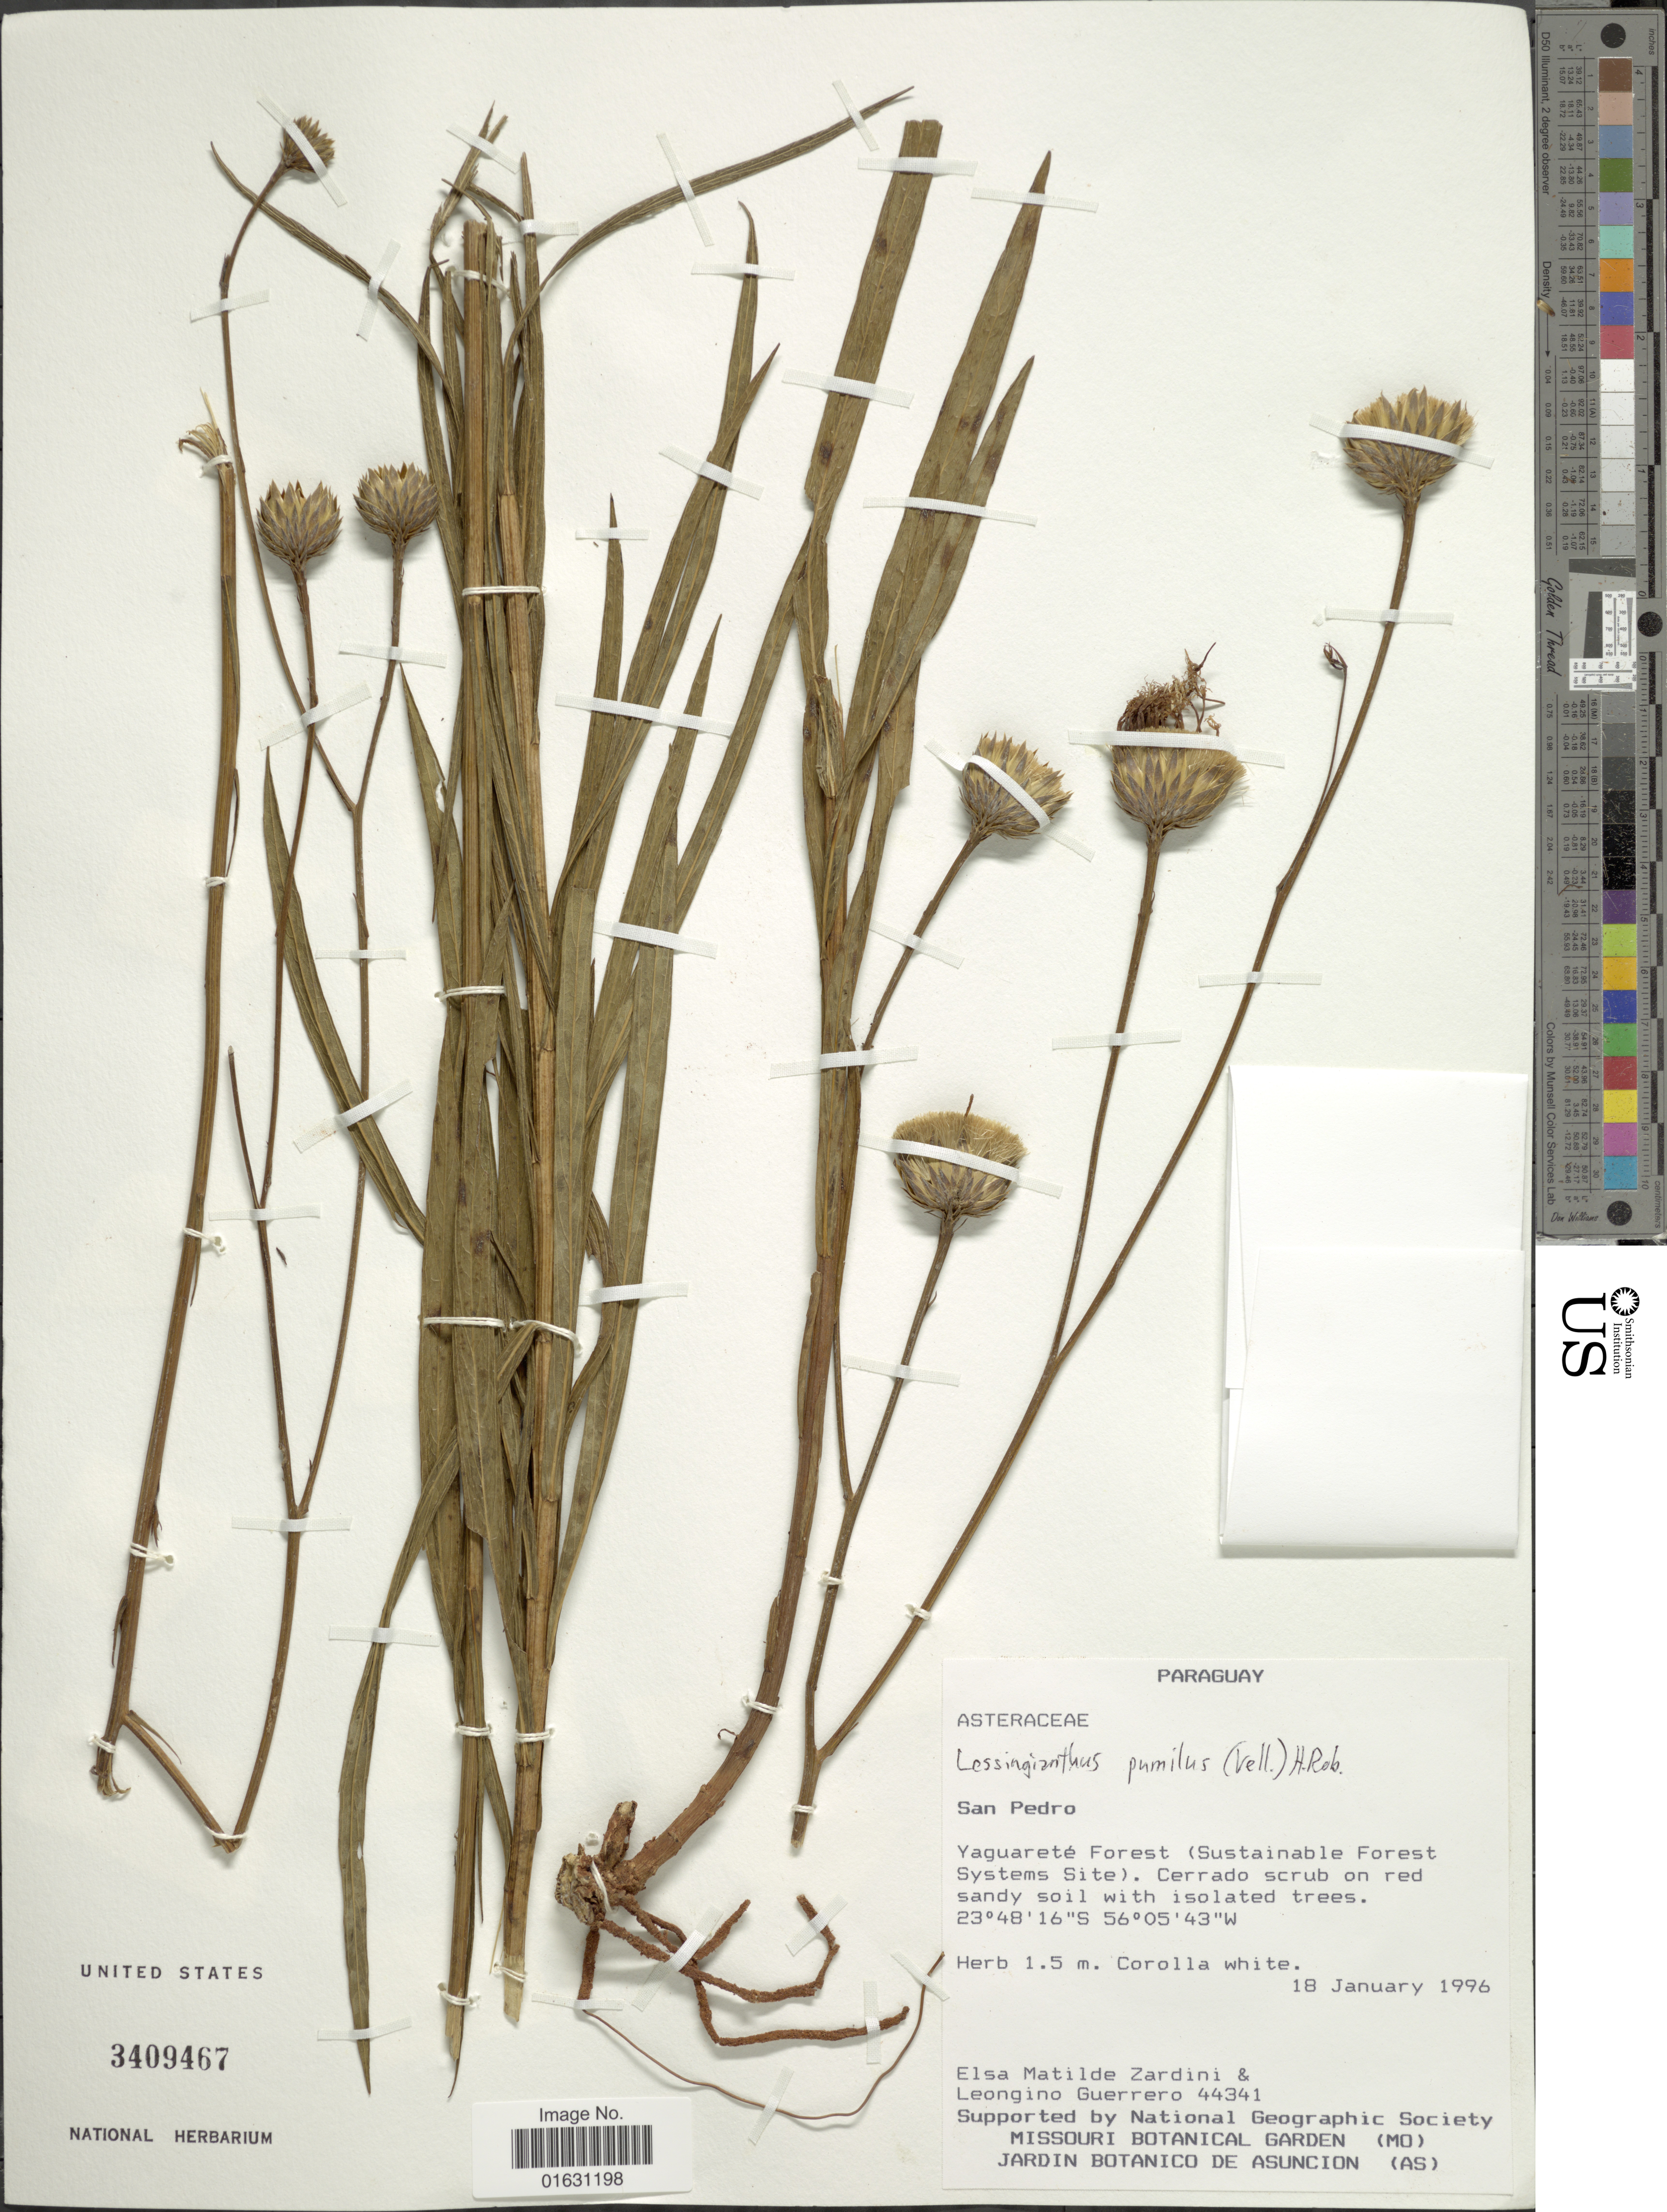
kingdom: Plantae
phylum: Tracheophyta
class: Magnoliopsida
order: Asterales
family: Asteraceae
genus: Lessingianthus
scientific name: Lessingianthus pumillus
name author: (Vell.) H. Rob.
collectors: E. M. Zardini & L. Guerrero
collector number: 44341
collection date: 1996-01-18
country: Paraguay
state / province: San Pedro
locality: Yaguarete Forest (Sustainable Forest Systems site)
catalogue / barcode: US 3409467